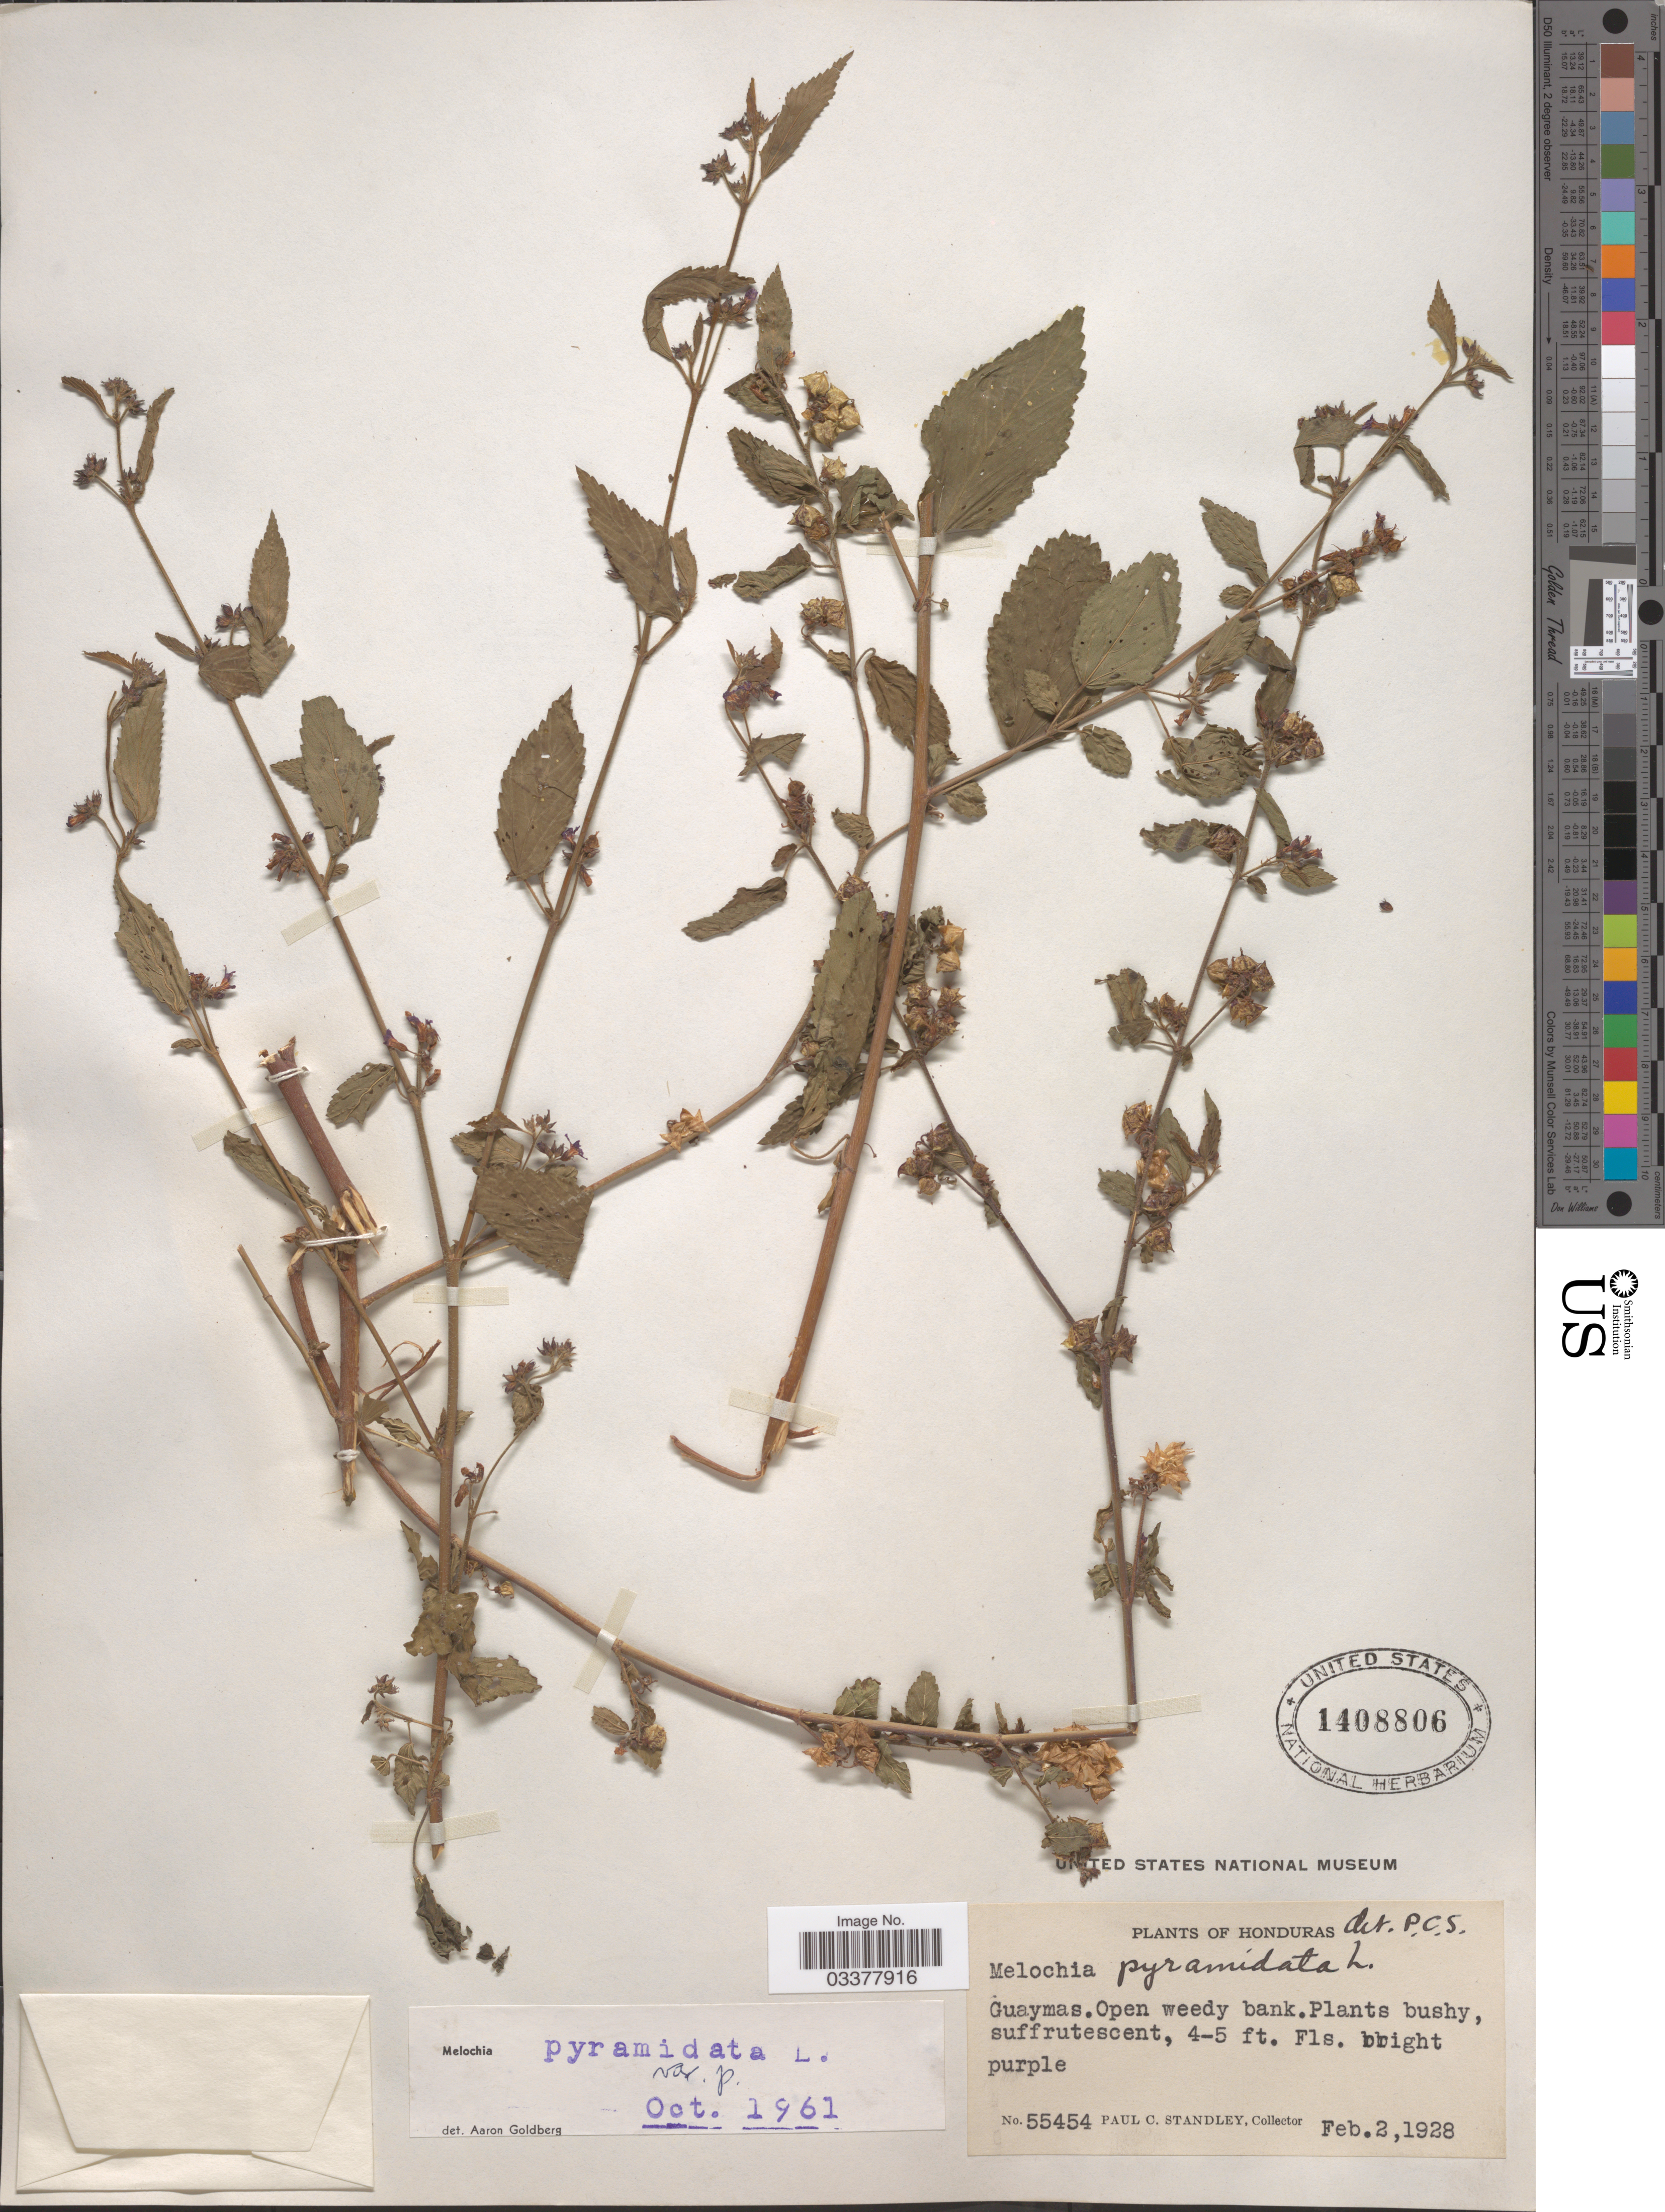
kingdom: Plantae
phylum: Tracheophyta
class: Magnoliopsida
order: Malvales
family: Malvaceae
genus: Melochia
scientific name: Melochia pyramidata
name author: L.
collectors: P. C. Standley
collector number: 55454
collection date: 1928-02-02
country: Honduras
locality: Guaymas.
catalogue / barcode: US 1408806